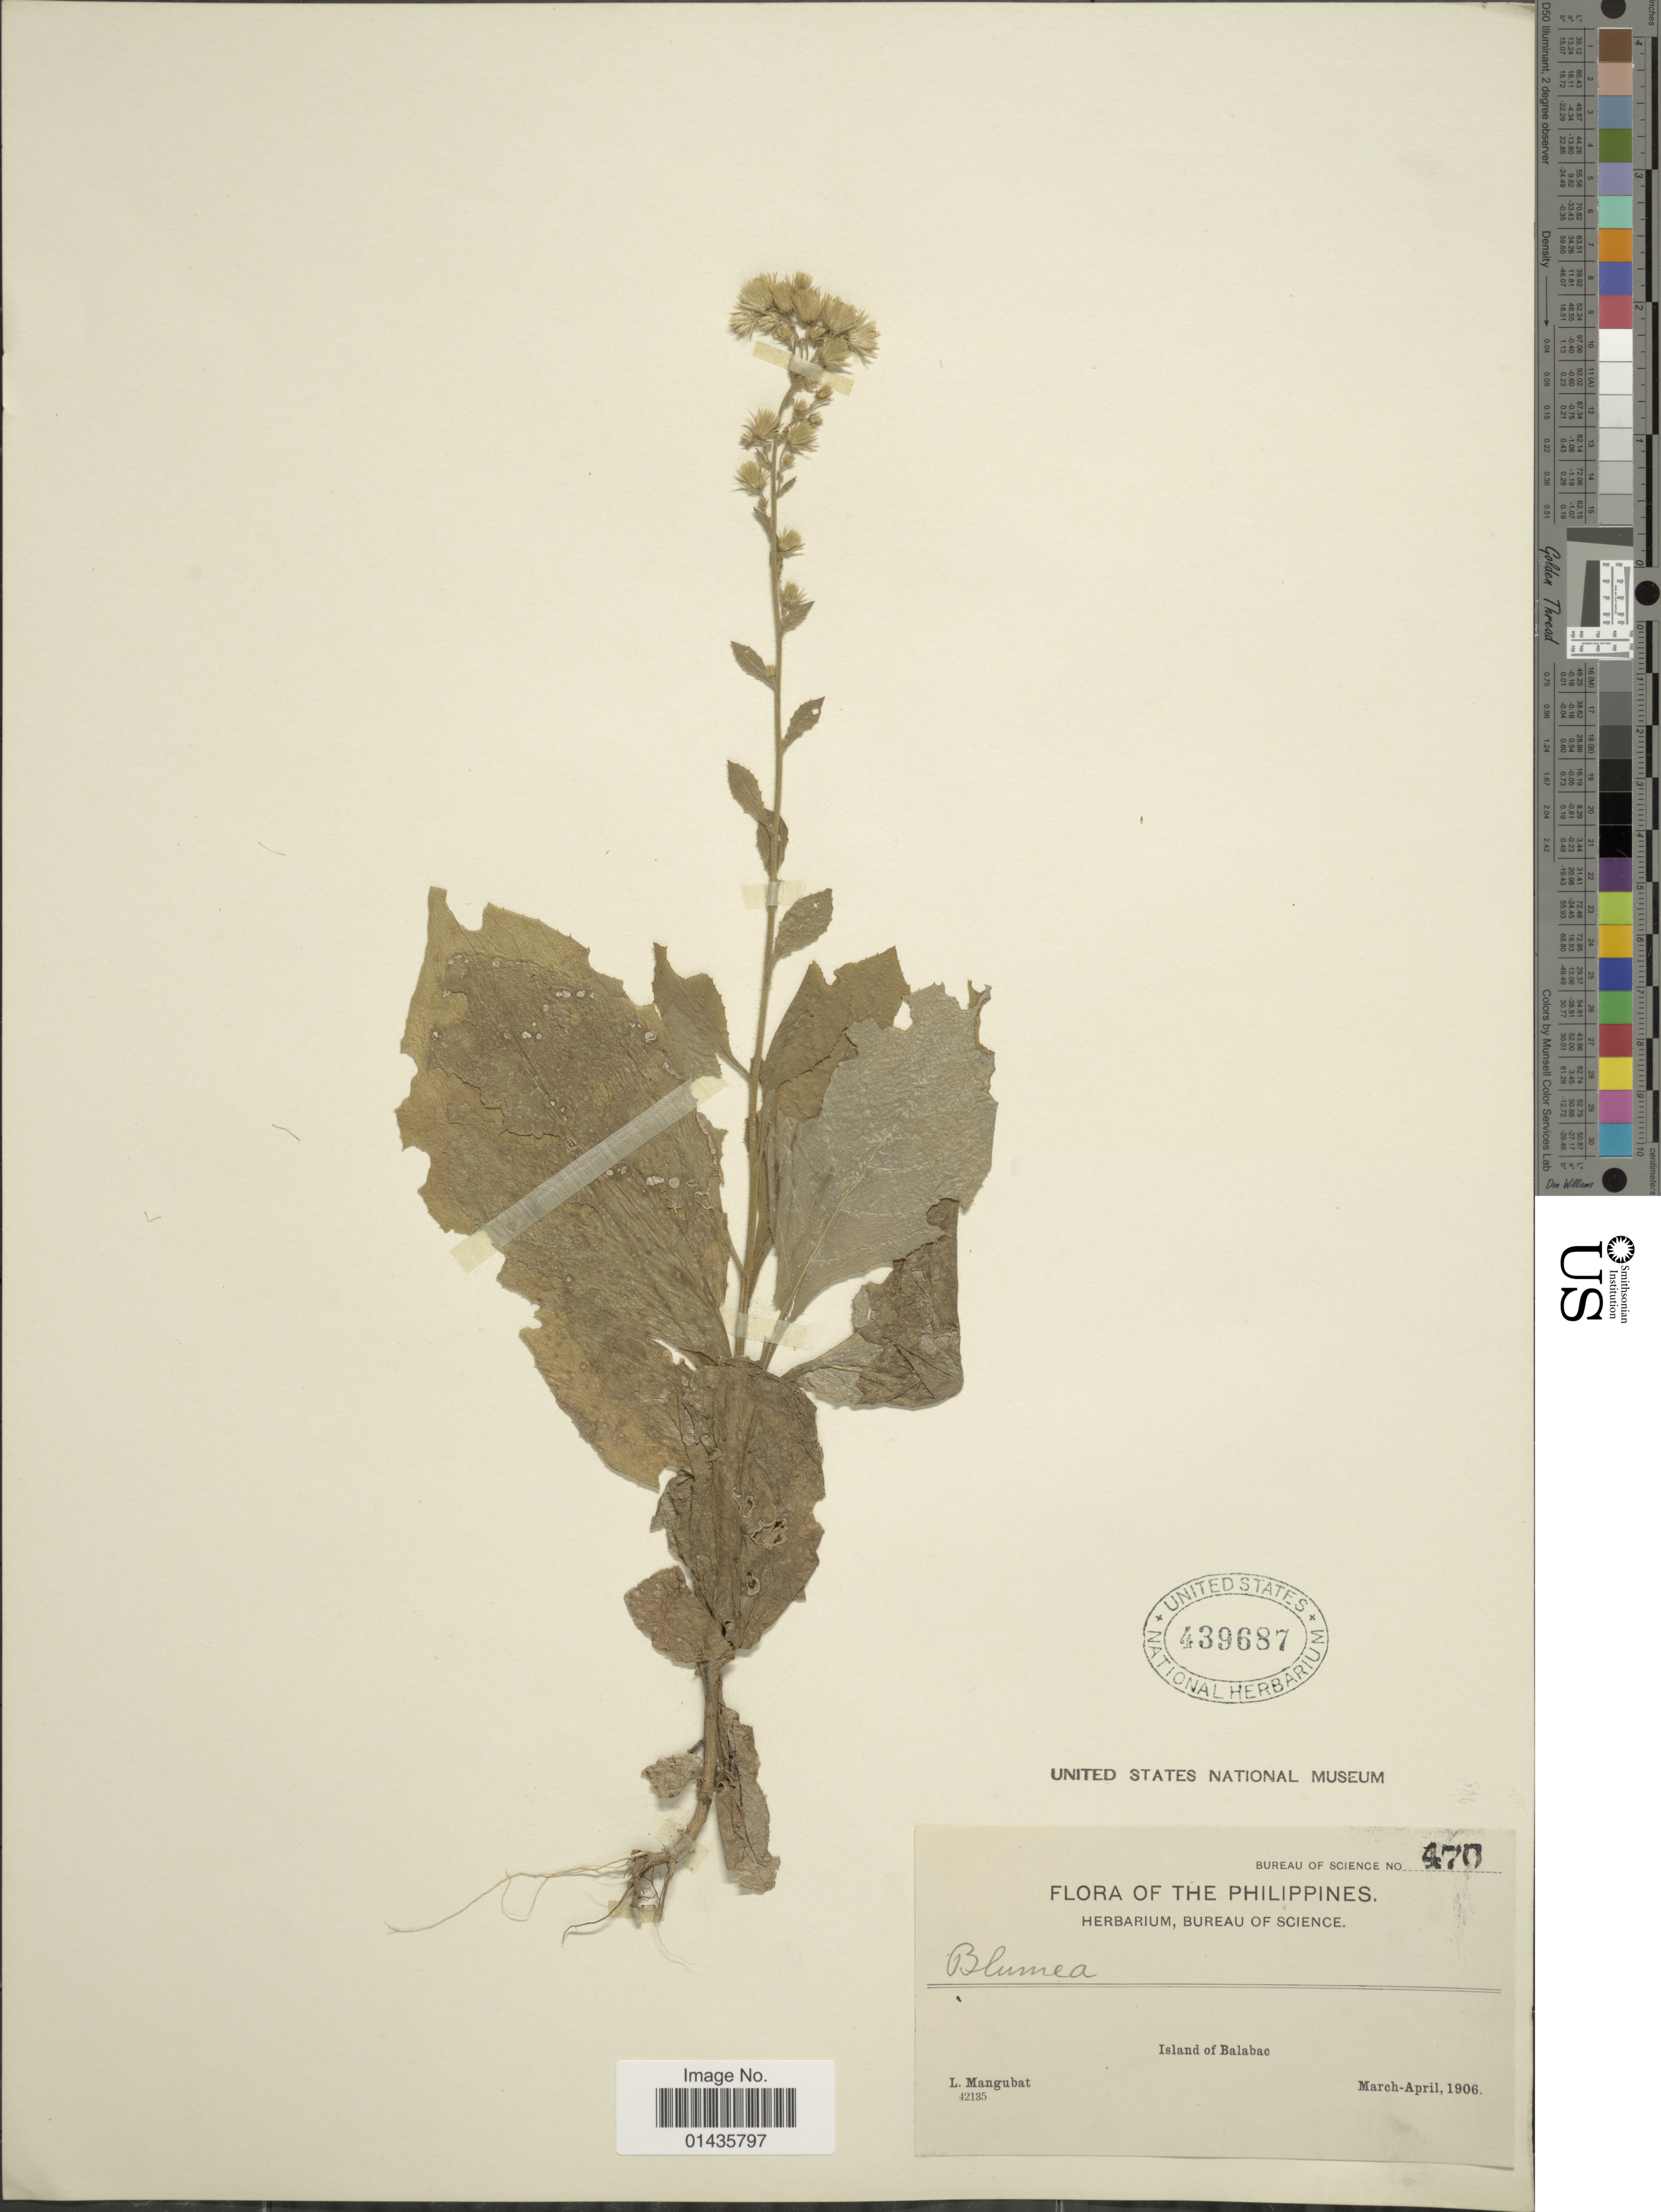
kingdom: Plantae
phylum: Tracheophyta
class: Magnoliopsida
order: Asterales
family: Asteraceae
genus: Blumea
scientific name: Blumea sp.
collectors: L. Mangubat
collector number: Bureau of Science 470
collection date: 1906-03/1906-04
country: Philippines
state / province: Mimaropa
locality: Island of Balabac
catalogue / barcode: US 439687